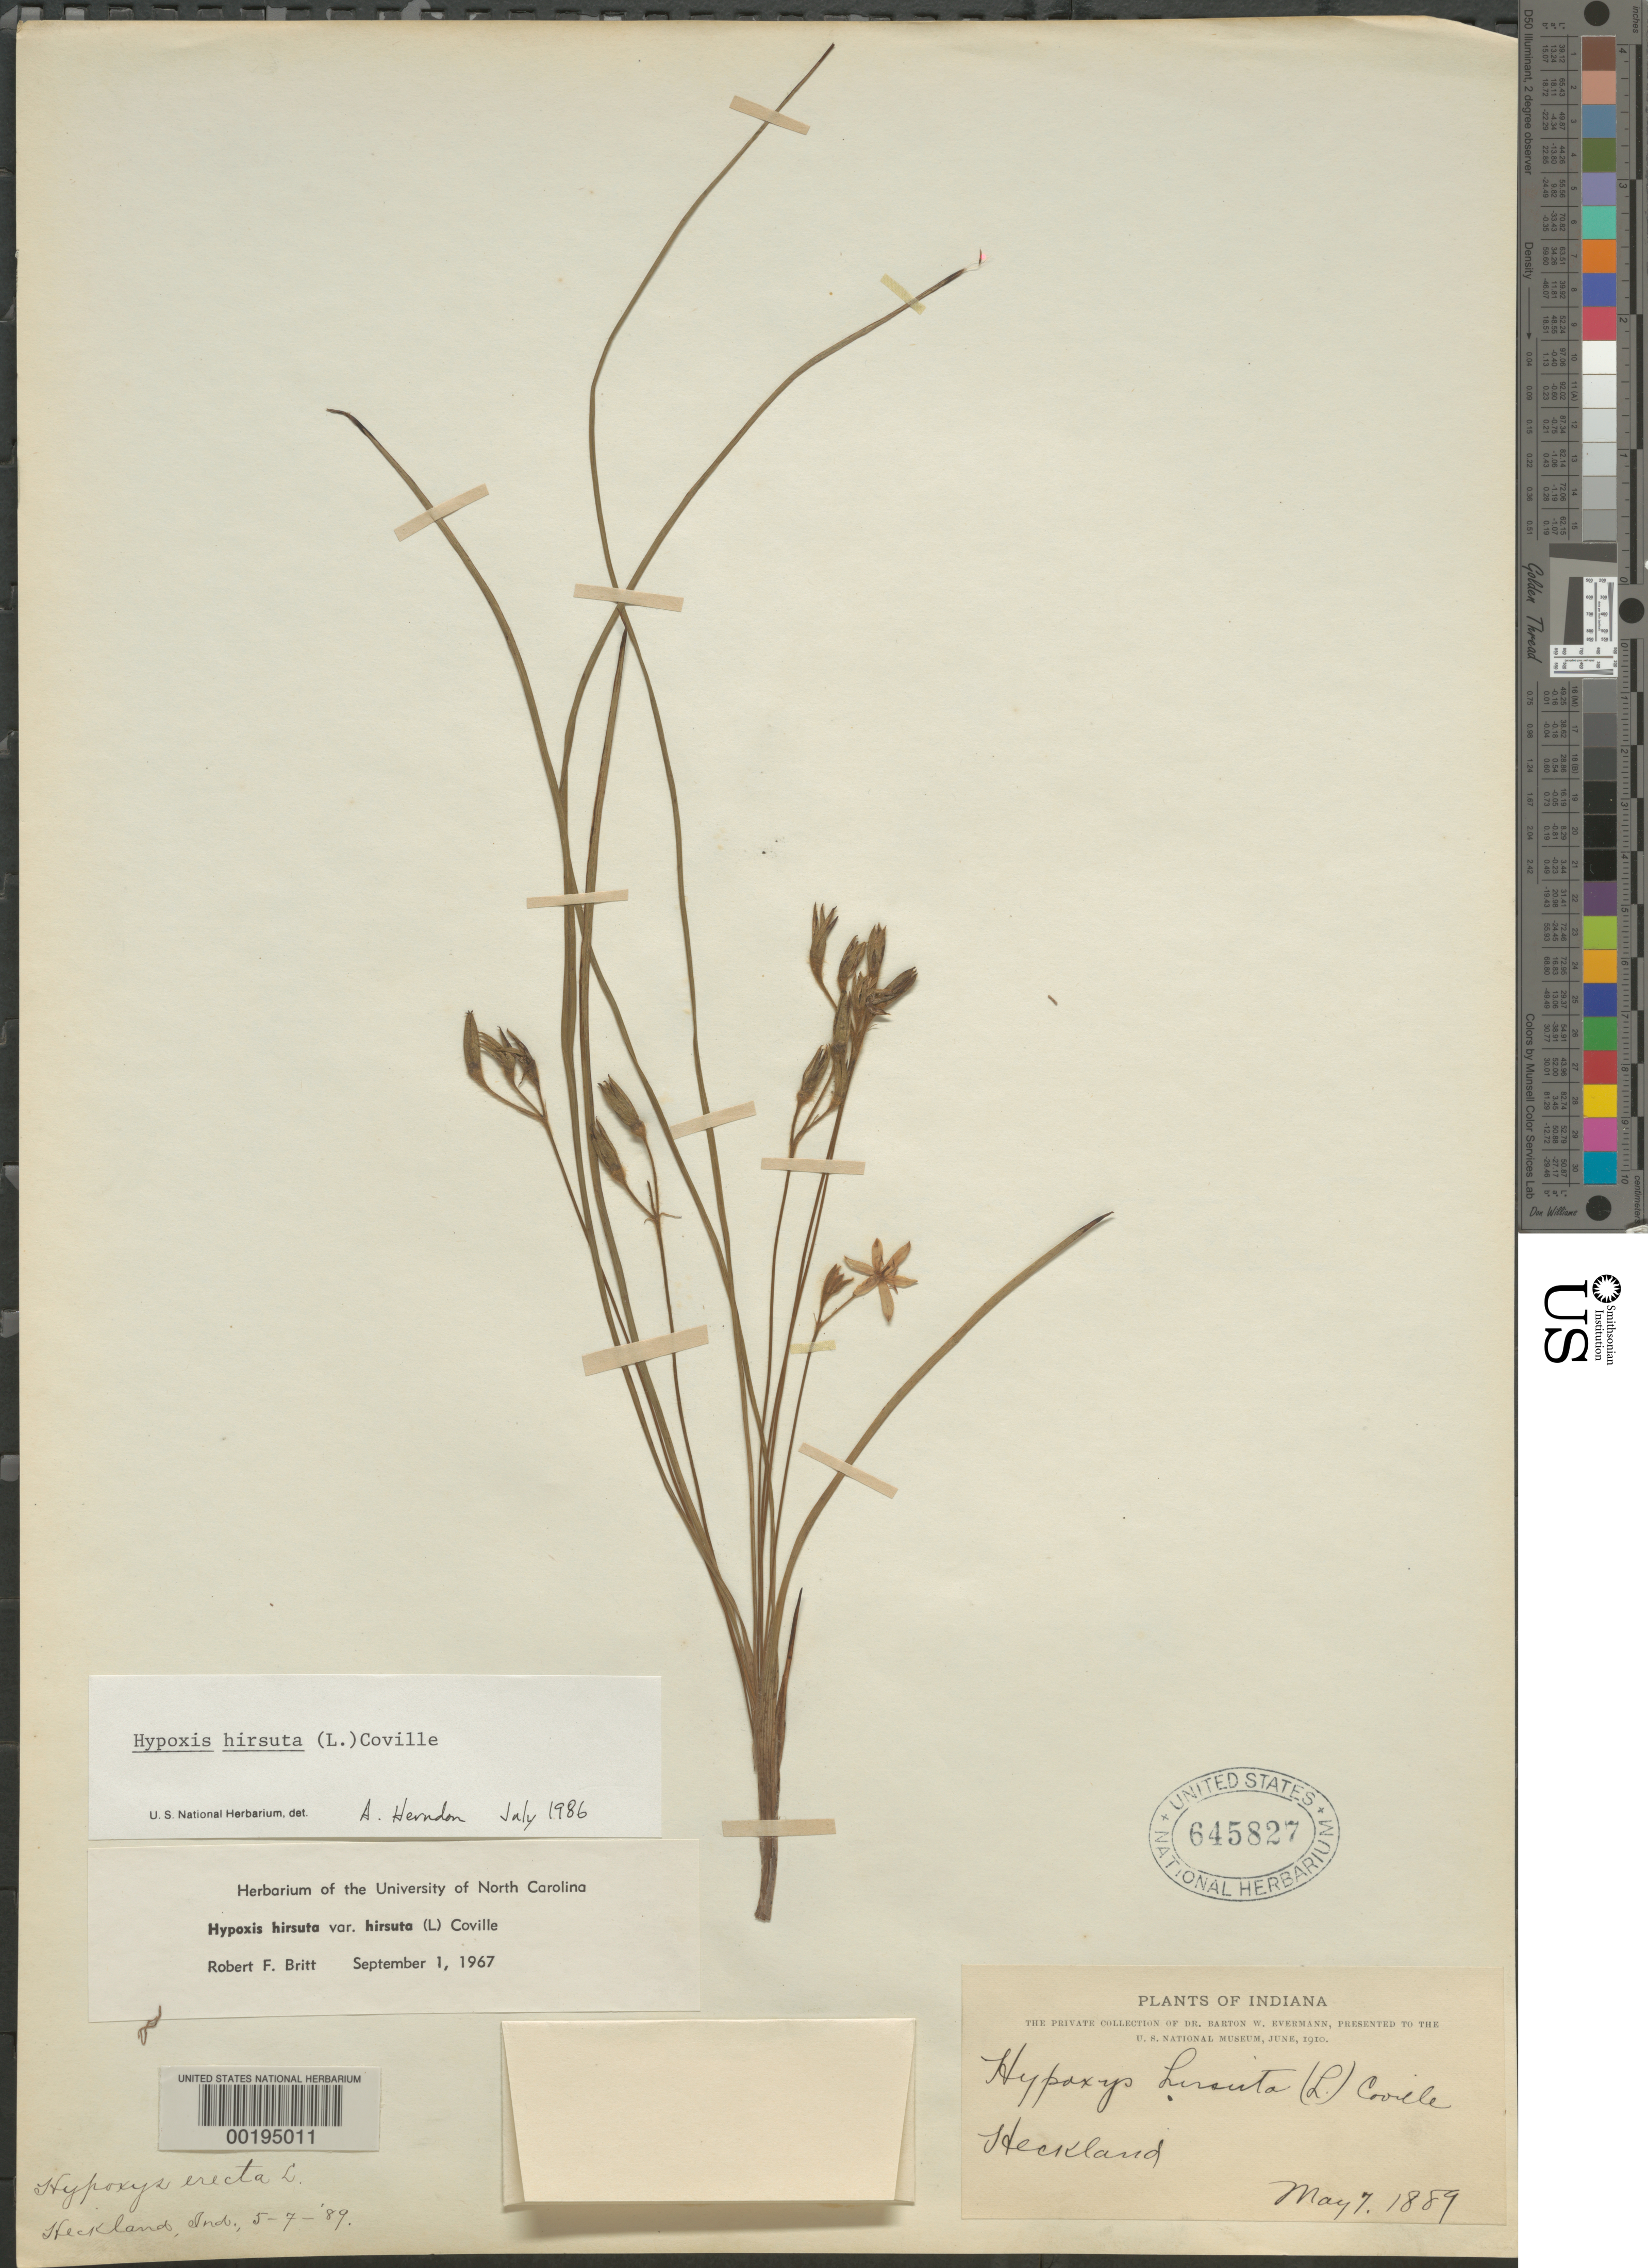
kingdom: Plantae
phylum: Tracheophyta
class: Liliopsida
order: Asparagales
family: Hypoxidaceae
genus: Hypoxis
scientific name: Hypoxis hirsuta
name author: (L.) Coville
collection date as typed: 07 May 1889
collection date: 1889-05-07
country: United States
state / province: Indiana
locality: Heckland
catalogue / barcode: US 645827